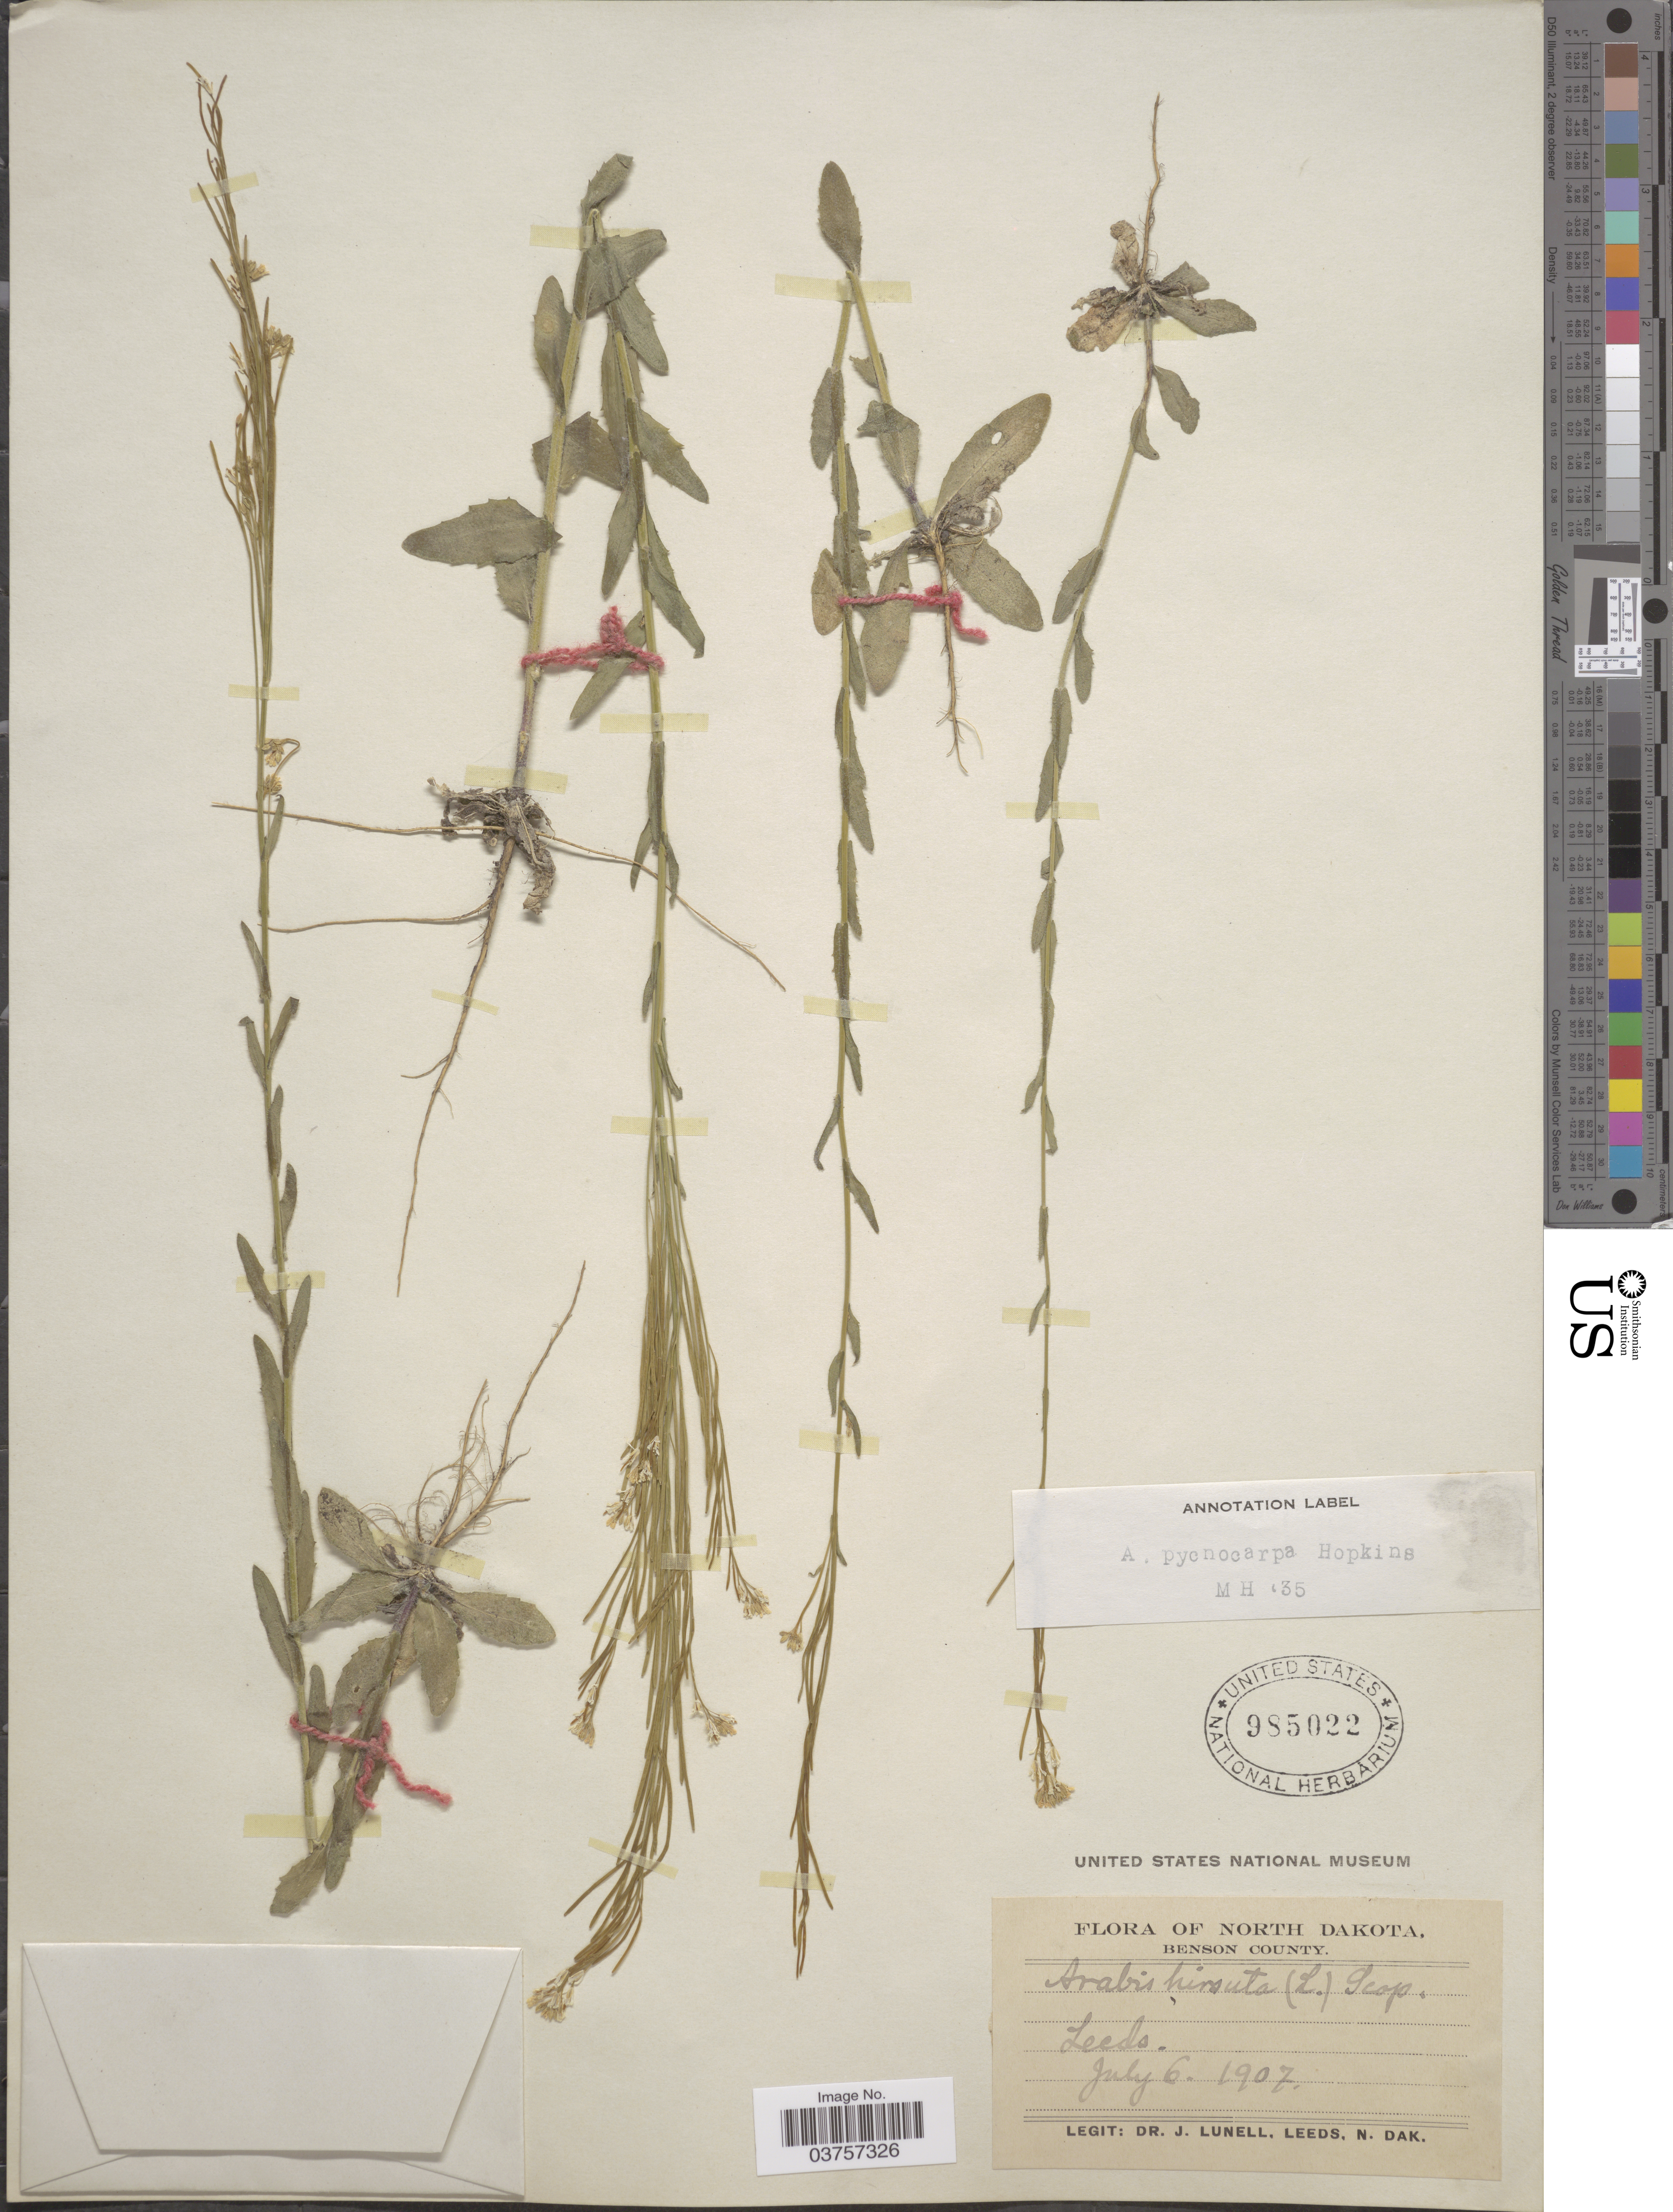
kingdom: Plantae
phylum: Tracheophyta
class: Magnoliopsida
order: Brassicales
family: Brassicaceae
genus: Arabis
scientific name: Arabis hirsuta var. pycnocarpa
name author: M. Hopkins & Rollins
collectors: J. Lunell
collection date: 1907-07-06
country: United States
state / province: North Dakota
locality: Benson County; Leeds.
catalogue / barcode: US 985022